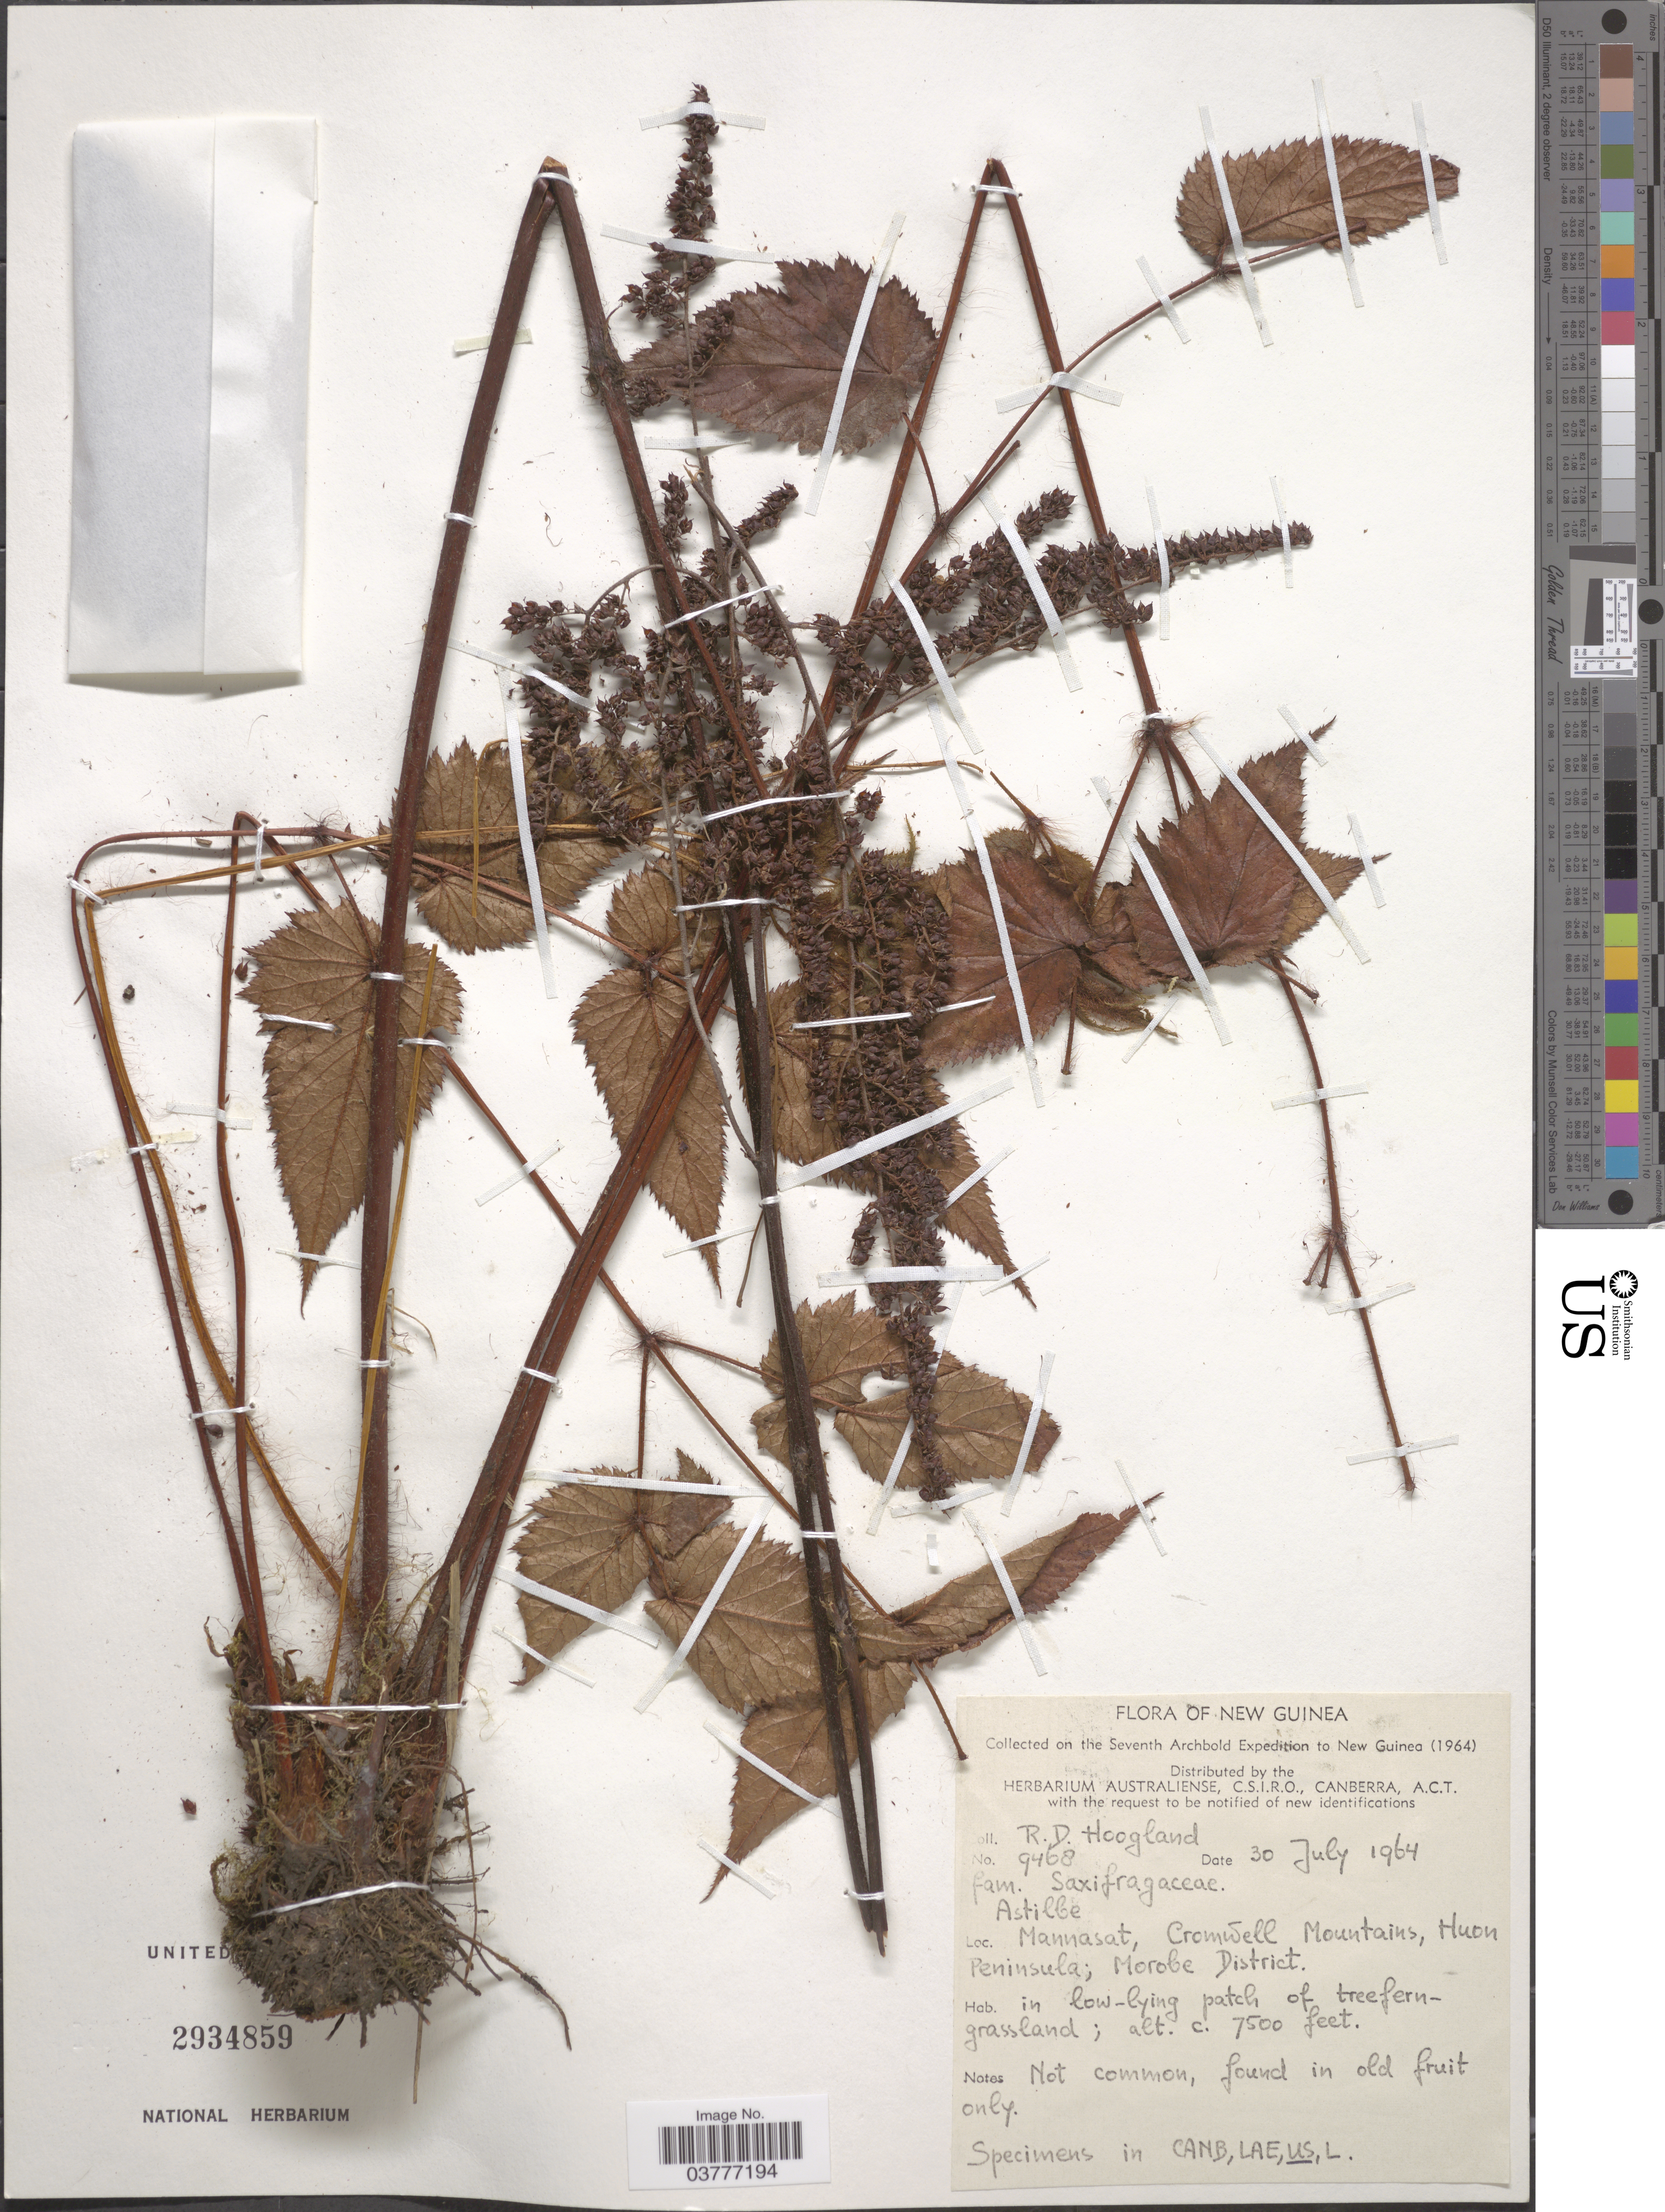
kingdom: Plantae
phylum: Tracheophyta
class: Magnoliopsida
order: Saxifragales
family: Saxifragaceae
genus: Astilbe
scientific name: Astilbe sp.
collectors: R. D. Hoogland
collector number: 9468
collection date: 1964-07-30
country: Papua New Guinea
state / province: Morobe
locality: New Guinea. Mannasat, Cromwell Mountains, Huon Peninsula; Morobe District.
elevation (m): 2286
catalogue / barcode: US 2934859